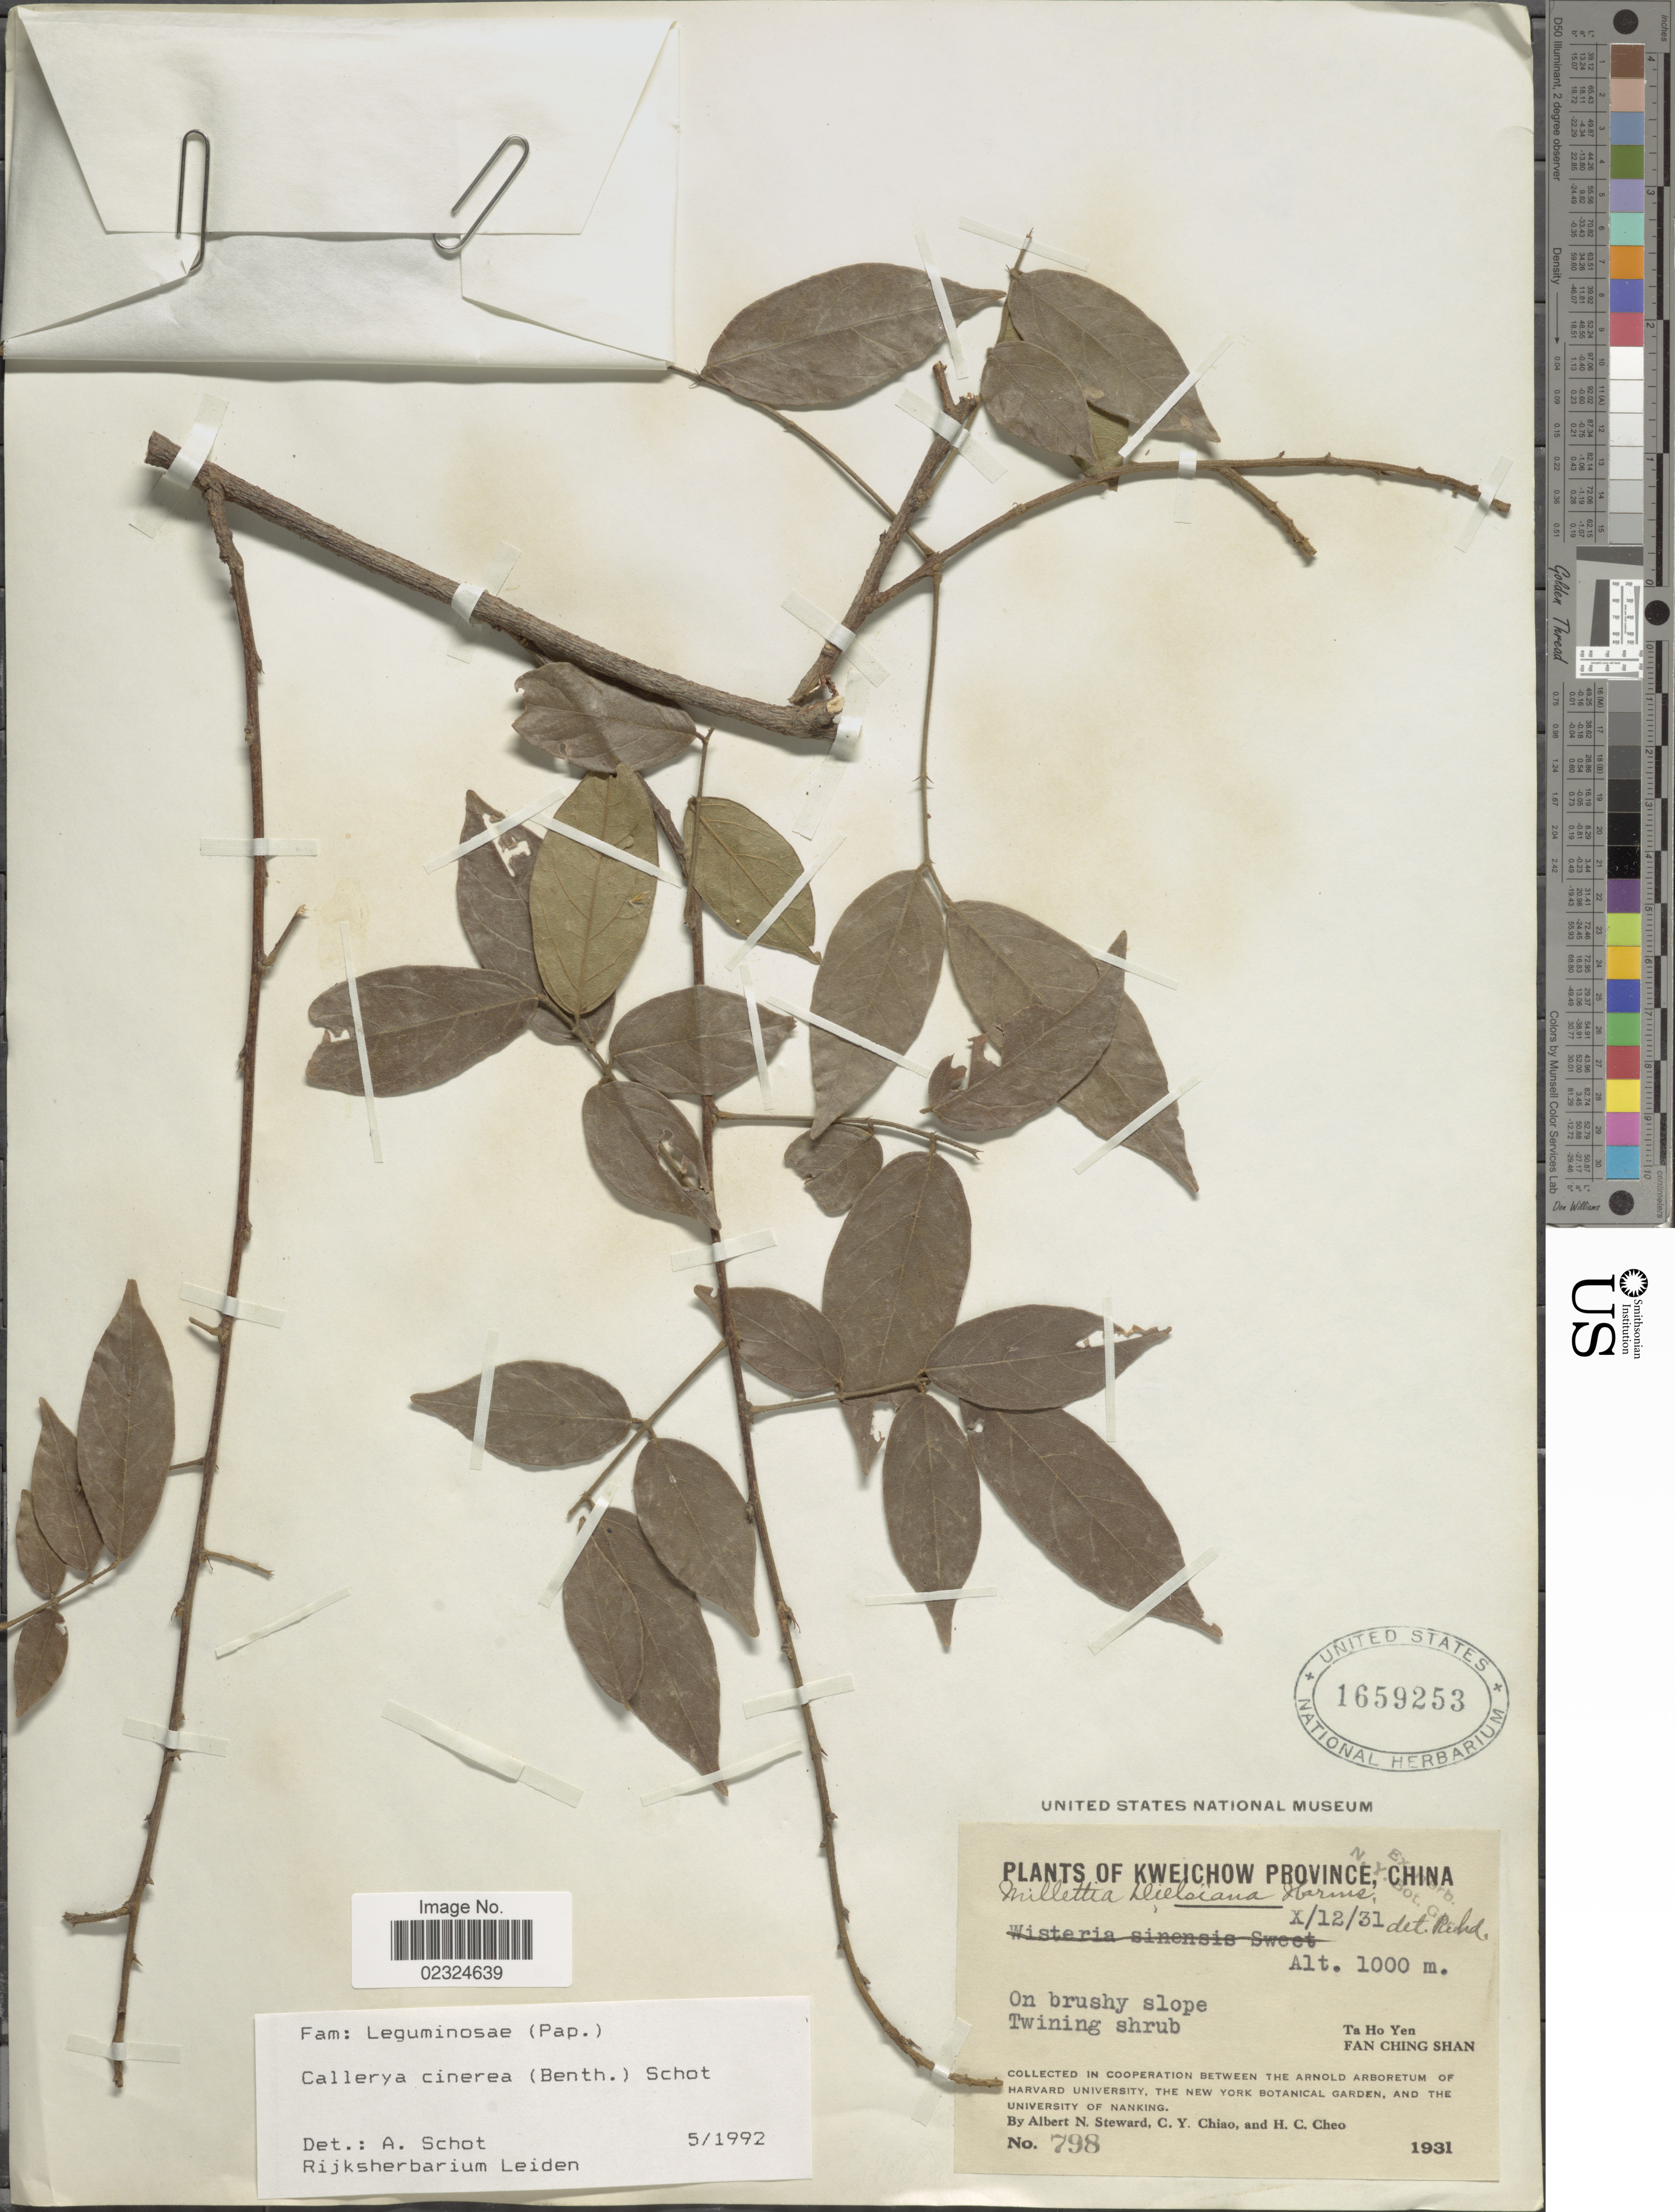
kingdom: Plantae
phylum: Tracheophyta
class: Magnoliopsida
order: Fabales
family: Fabaceae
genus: Callerya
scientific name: Callerya cinerea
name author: (Benth.) Schot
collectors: A. N. Steward, C. Y. Chiao & H. Cheo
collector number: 798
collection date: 1931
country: China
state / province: Guizhou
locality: Kweichow Province, Ta Ho Yen Fan Ching Shan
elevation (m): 1000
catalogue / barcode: US 1659253